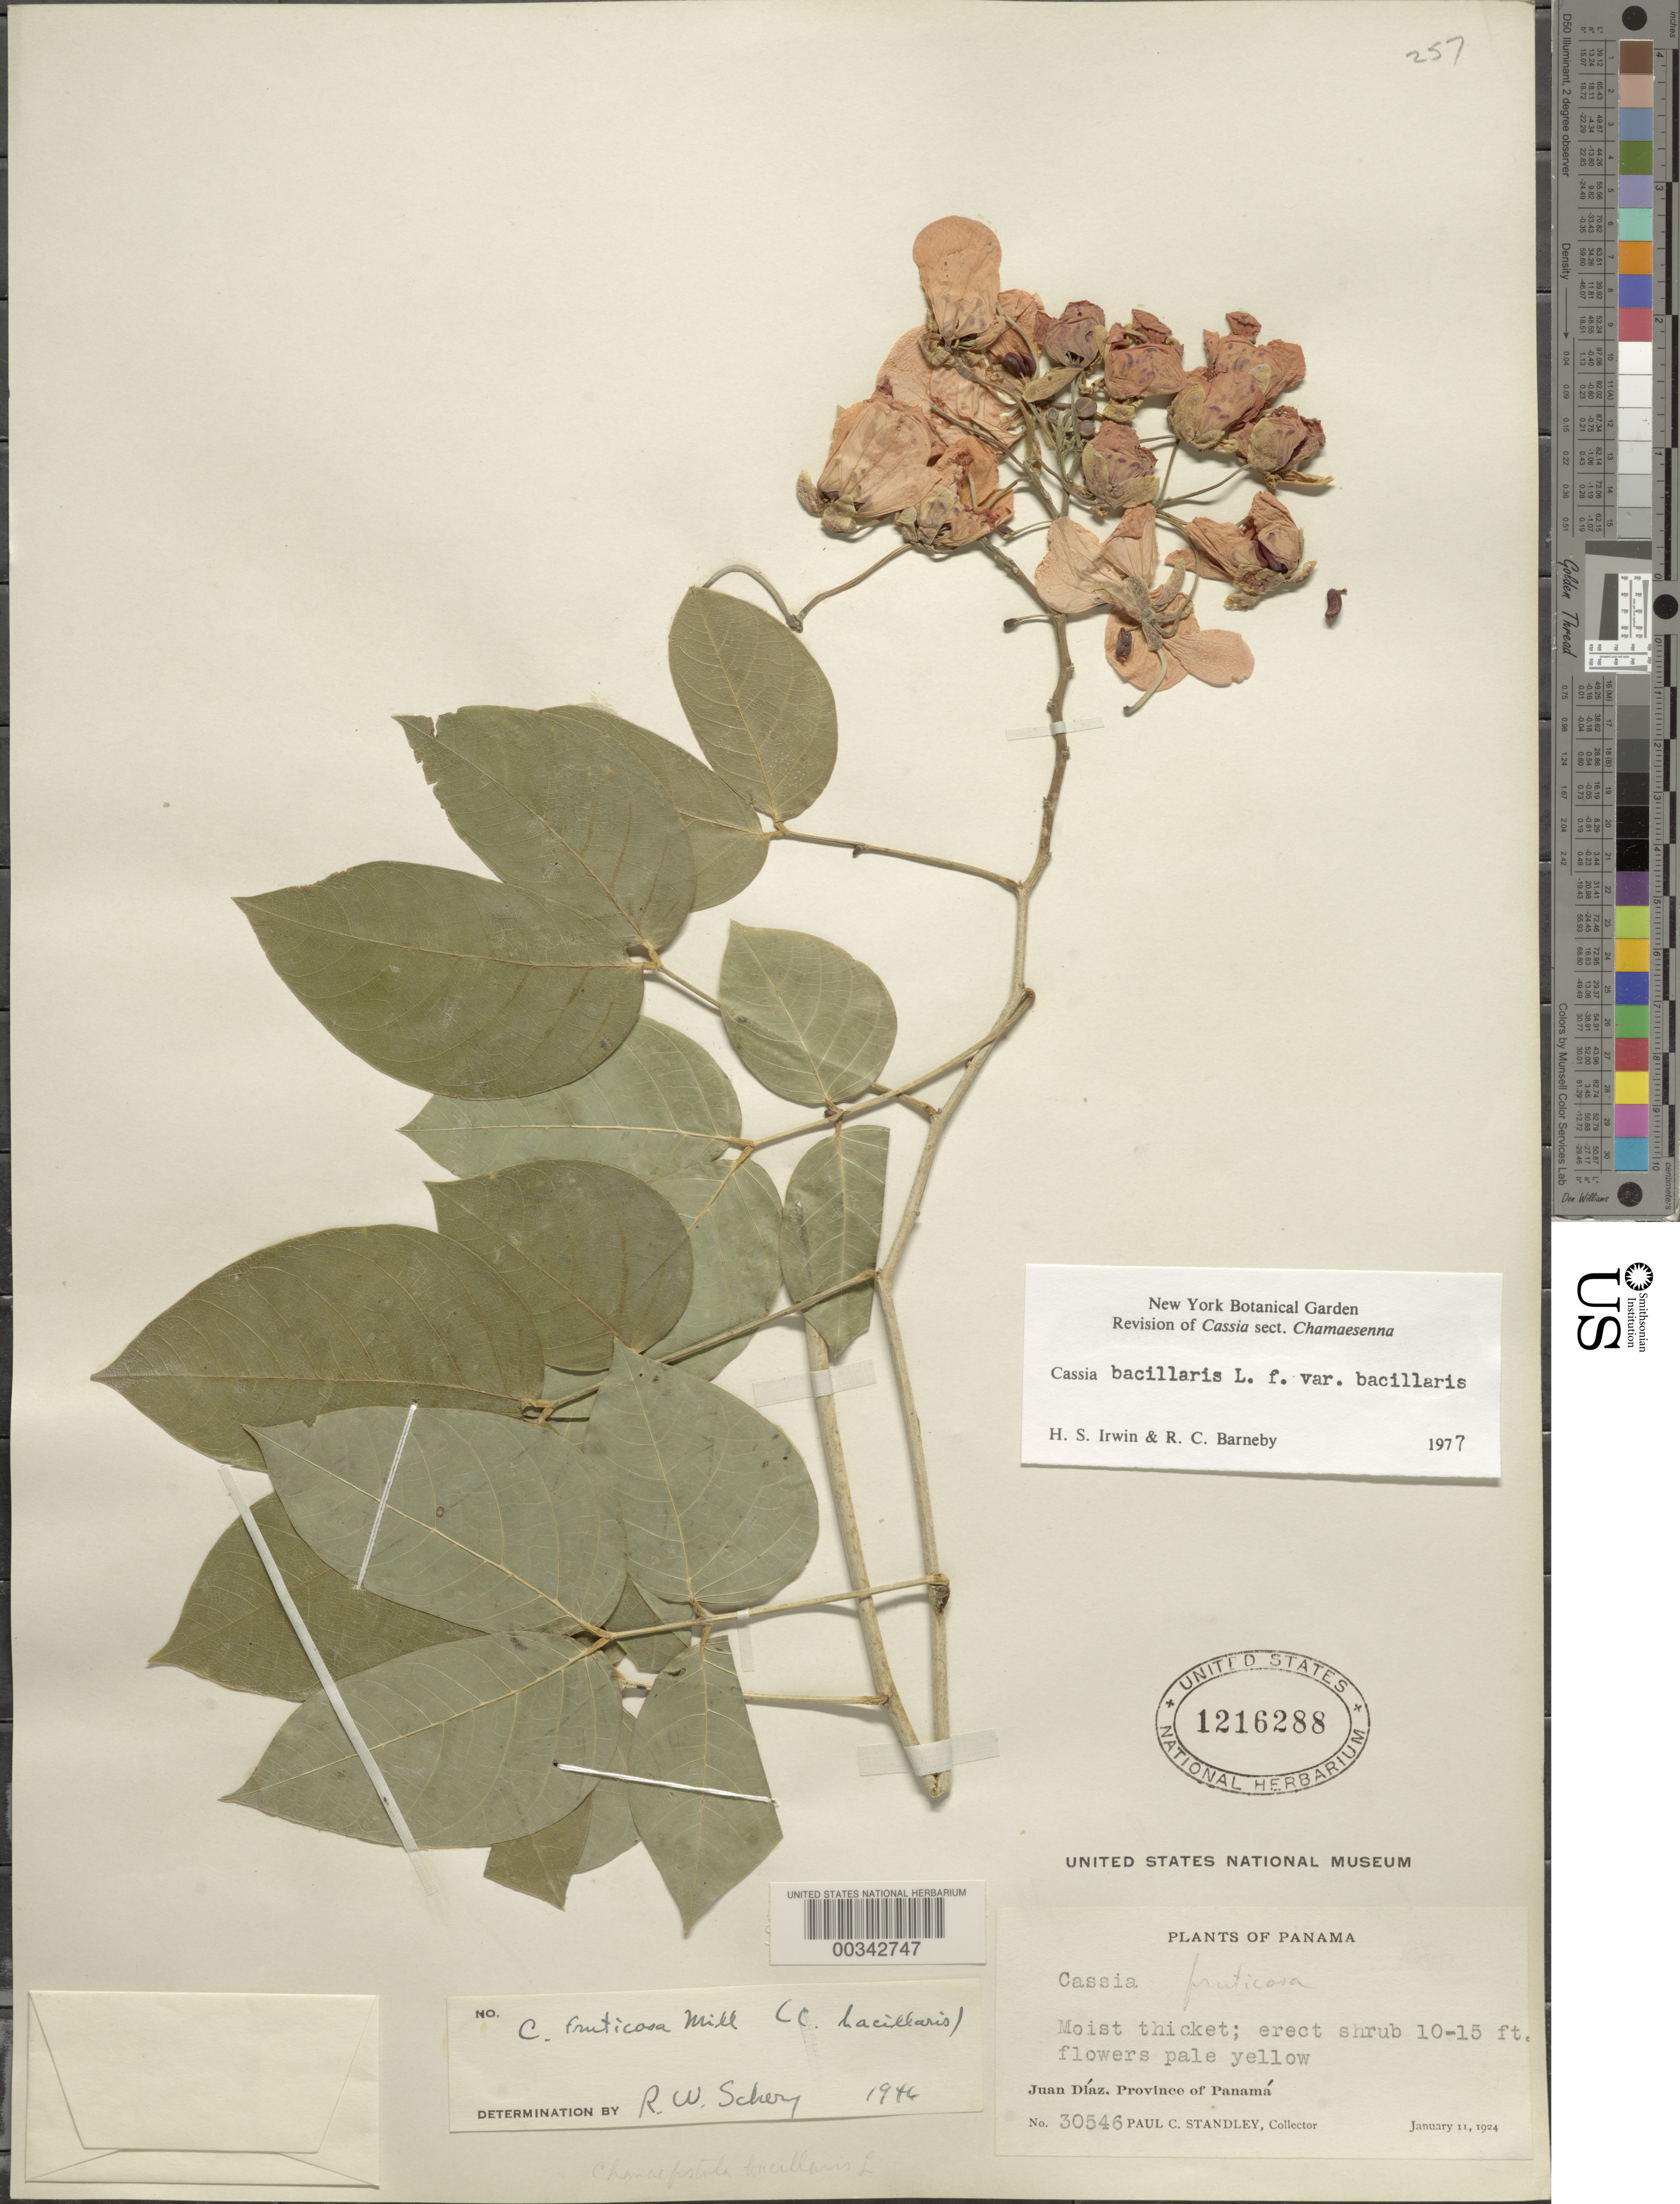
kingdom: Plantae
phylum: Tracheophyta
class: Magnoliopsida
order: Fabales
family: Fabaceae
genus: Senna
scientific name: Senna bacillaris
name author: (L. f.) H.S. Irwin & Barneby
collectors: P. C. Standley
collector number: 30546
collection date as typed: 11 Jan 1924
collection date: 1924-01-11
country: Panama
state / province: Panamá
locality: Juan Diaz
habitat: Moist thickets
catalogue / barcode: US 1216288